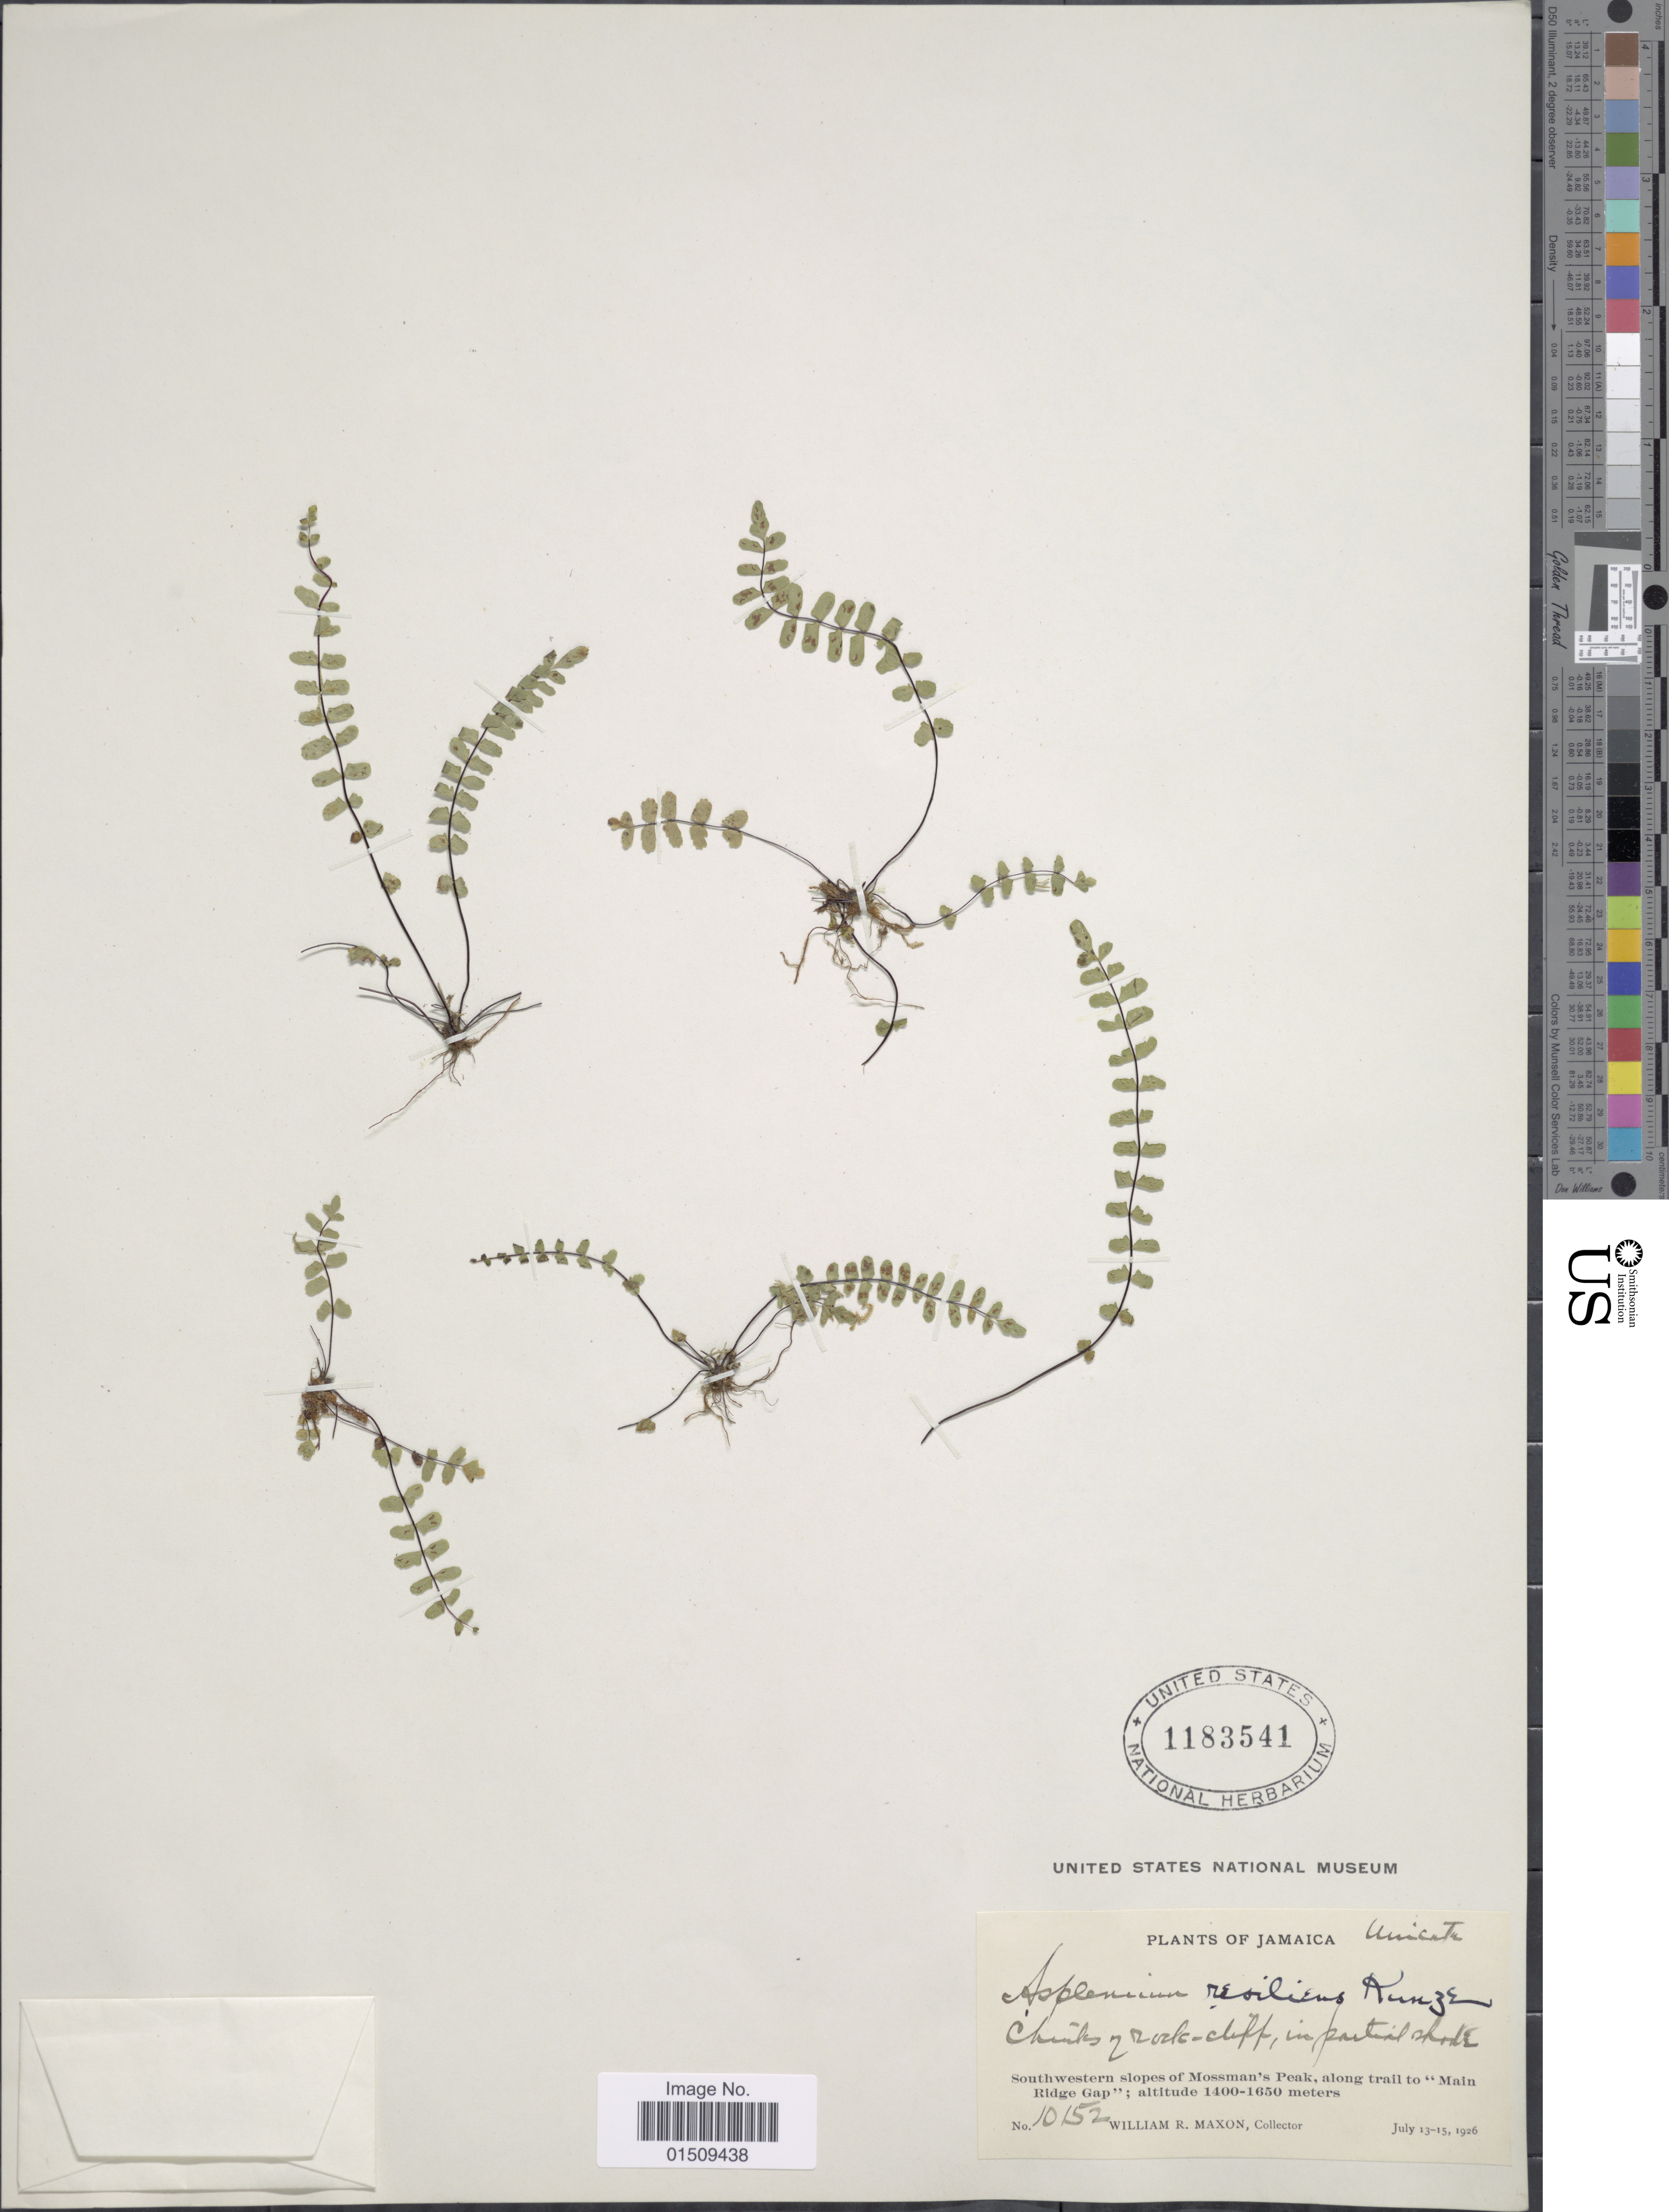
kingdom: Plantae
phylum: Tracheophyta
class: Polypodiopsida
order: Polypodiales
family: Aspleniaceae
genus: Asplenium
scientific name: Asplenium resiliens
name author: Kunze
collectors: W. R. Maxon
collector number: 10152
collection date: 1926-07-13/1926-07-15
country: Jamaica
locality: Jamaica Unicate. Southwestern slopes of Mossman's Peak, along trail to "Main Ridge Gap:"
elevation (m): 1400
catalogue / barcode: US 1183541